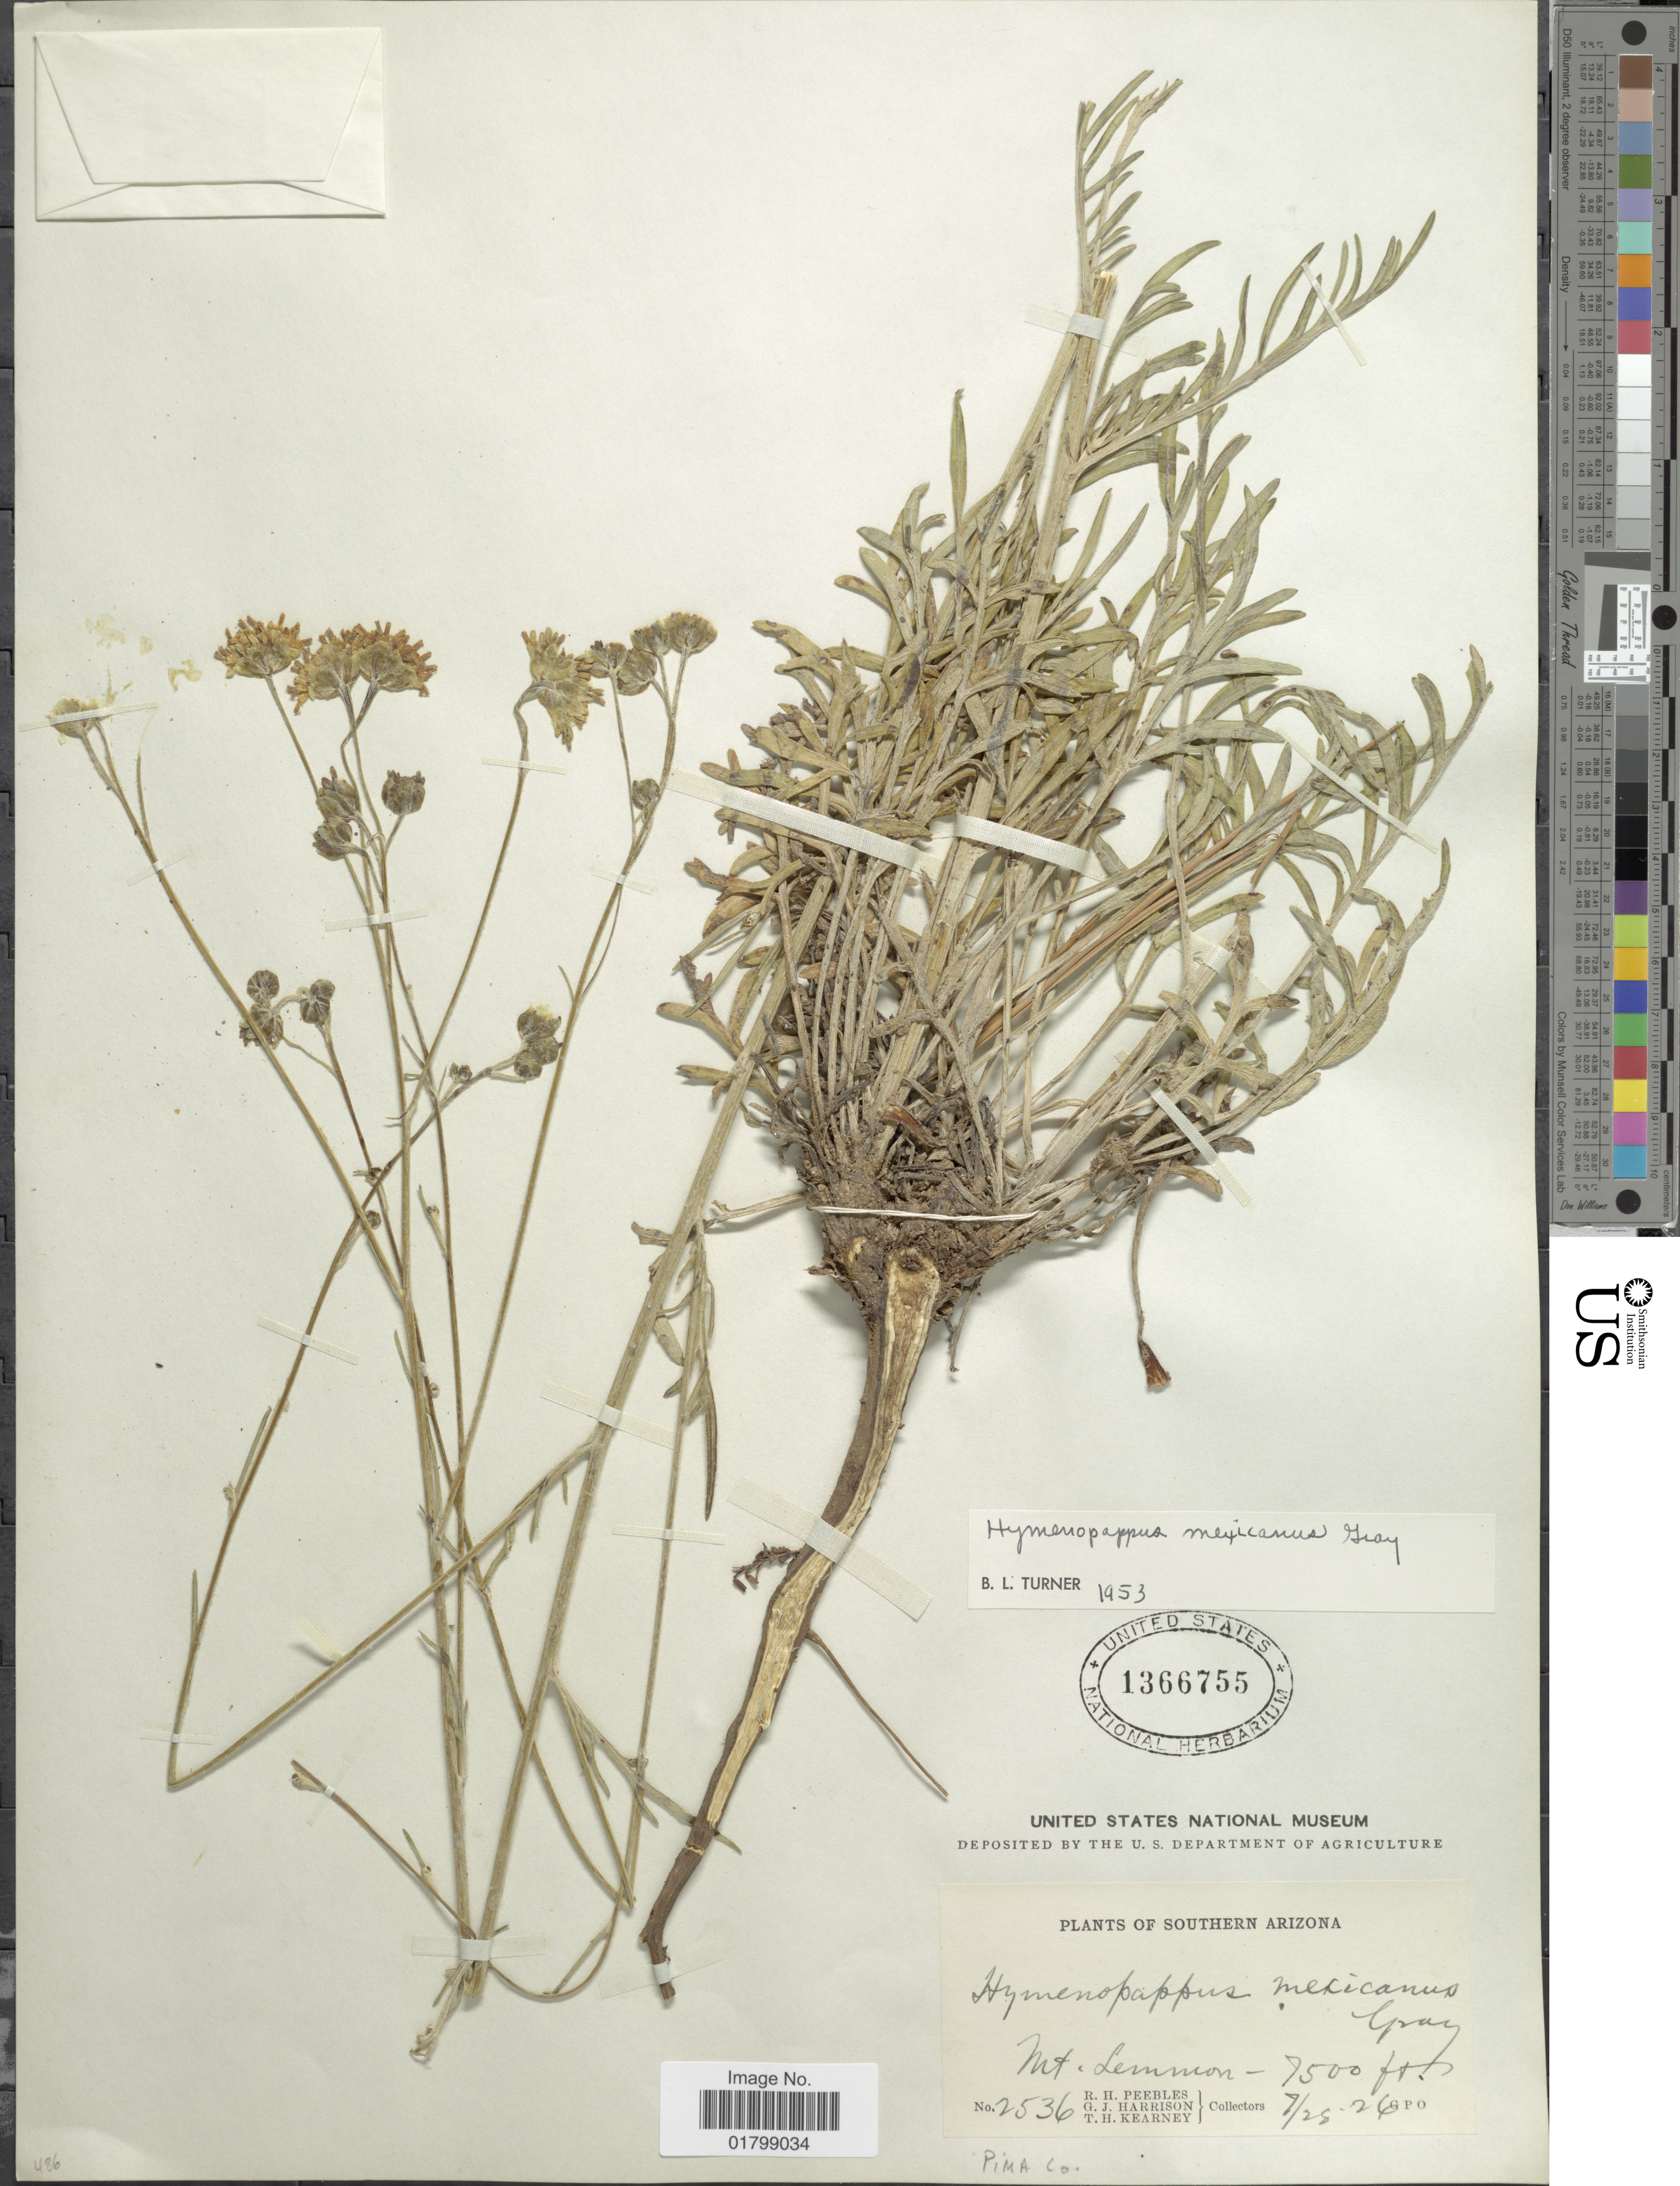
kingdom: Plantae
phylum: Tracheophyta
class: Magnoliopsida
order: Asterales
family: Asteraceae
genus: Hymenopappus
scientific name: Hymenopappus mexicanus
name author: A. Gray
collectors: R. H. Peebles, G. J. Harrison & T. H. Kearney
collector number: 2536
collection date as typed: Transcribed d/m/y: 28/7/26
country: United States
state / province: Arizona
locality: Southern Arizona, Mt Lemmon, Pima Co.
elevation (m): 2286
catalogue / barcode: US 1366755